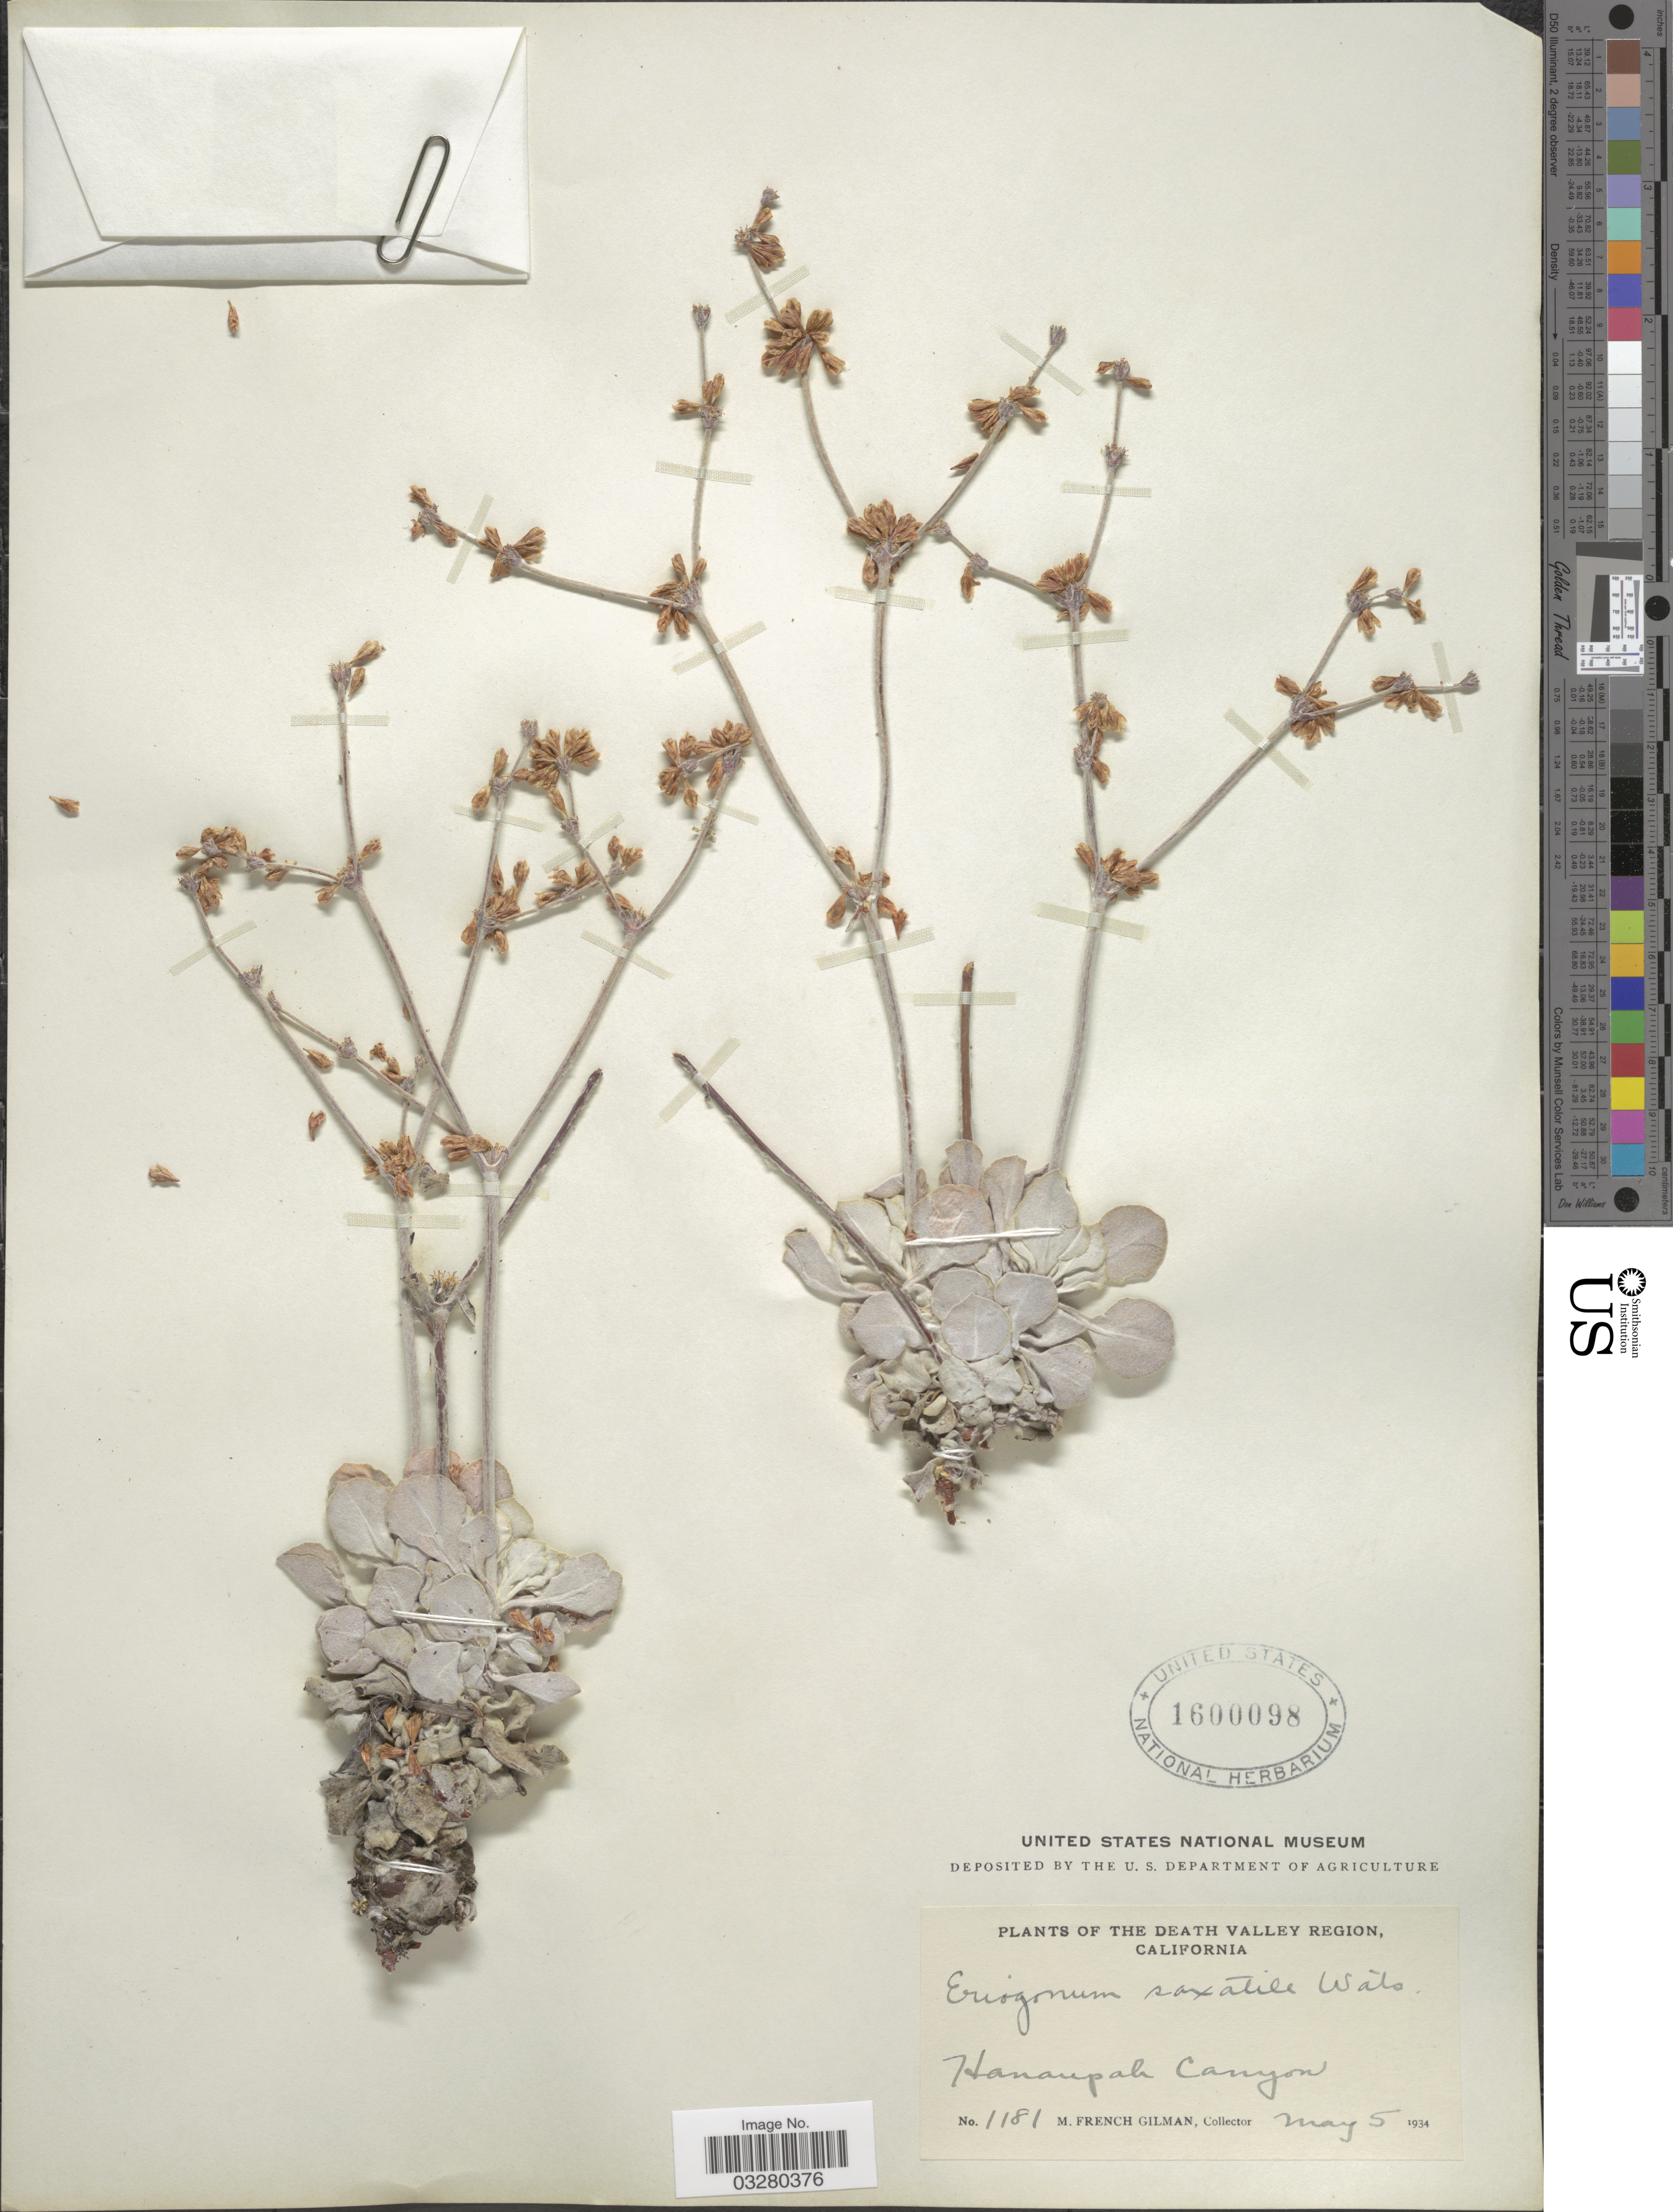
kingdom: Plantae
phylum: Tracheophyta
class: Magnoliopsida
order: Caryophyllales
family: Polygonaceae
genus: Eriogonum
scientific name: Eriogonum saxatile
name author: S. Watson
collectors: M. F. Gilman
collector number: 1181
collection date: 1934-05-05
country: United States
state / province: California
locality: The Death Valley Region. Hanaupah Canyon.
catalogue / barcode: US 1600098